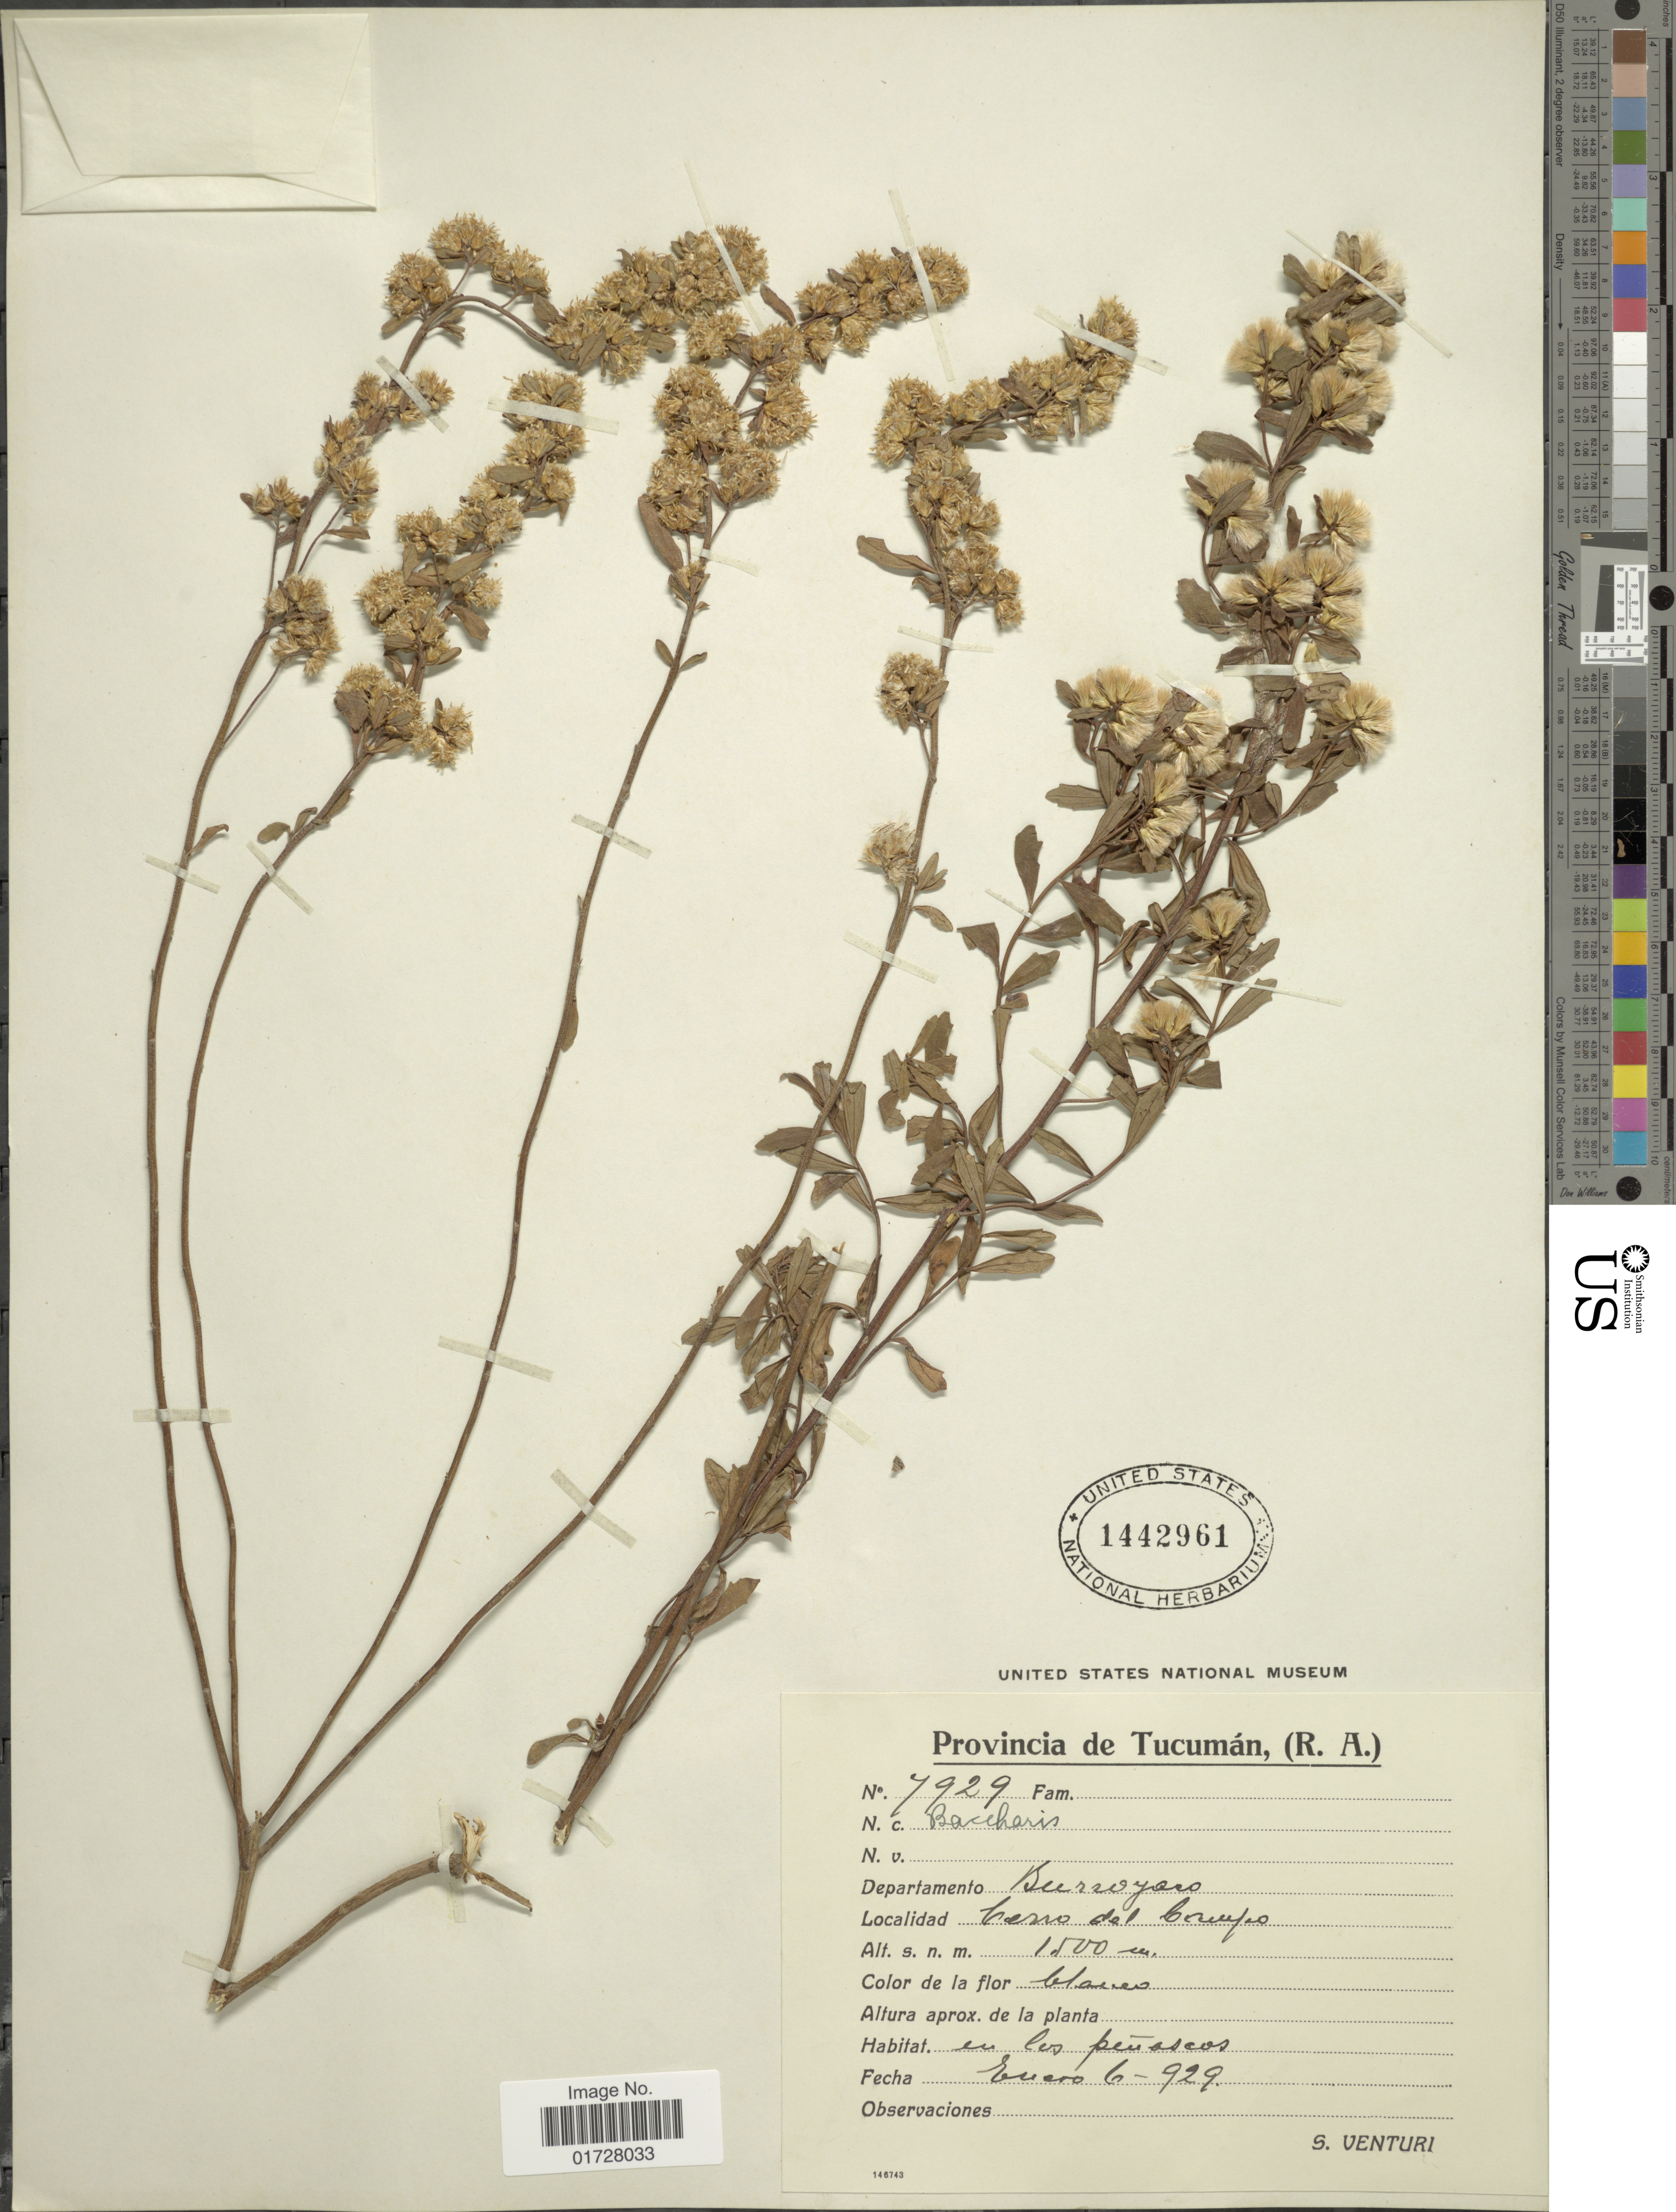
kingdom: Plantae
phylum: Tracheophyta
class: Magnoliopsida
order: Asterales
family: Asteraceae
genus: Baccharis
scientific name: Baccharis sp.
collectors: S. Venturi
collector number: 4929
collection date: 1929-01-06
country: Argentina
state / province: Tucuman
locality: Departamento Burroyaco, Cerro del Campo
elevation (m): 1500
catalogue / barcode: US 1442961